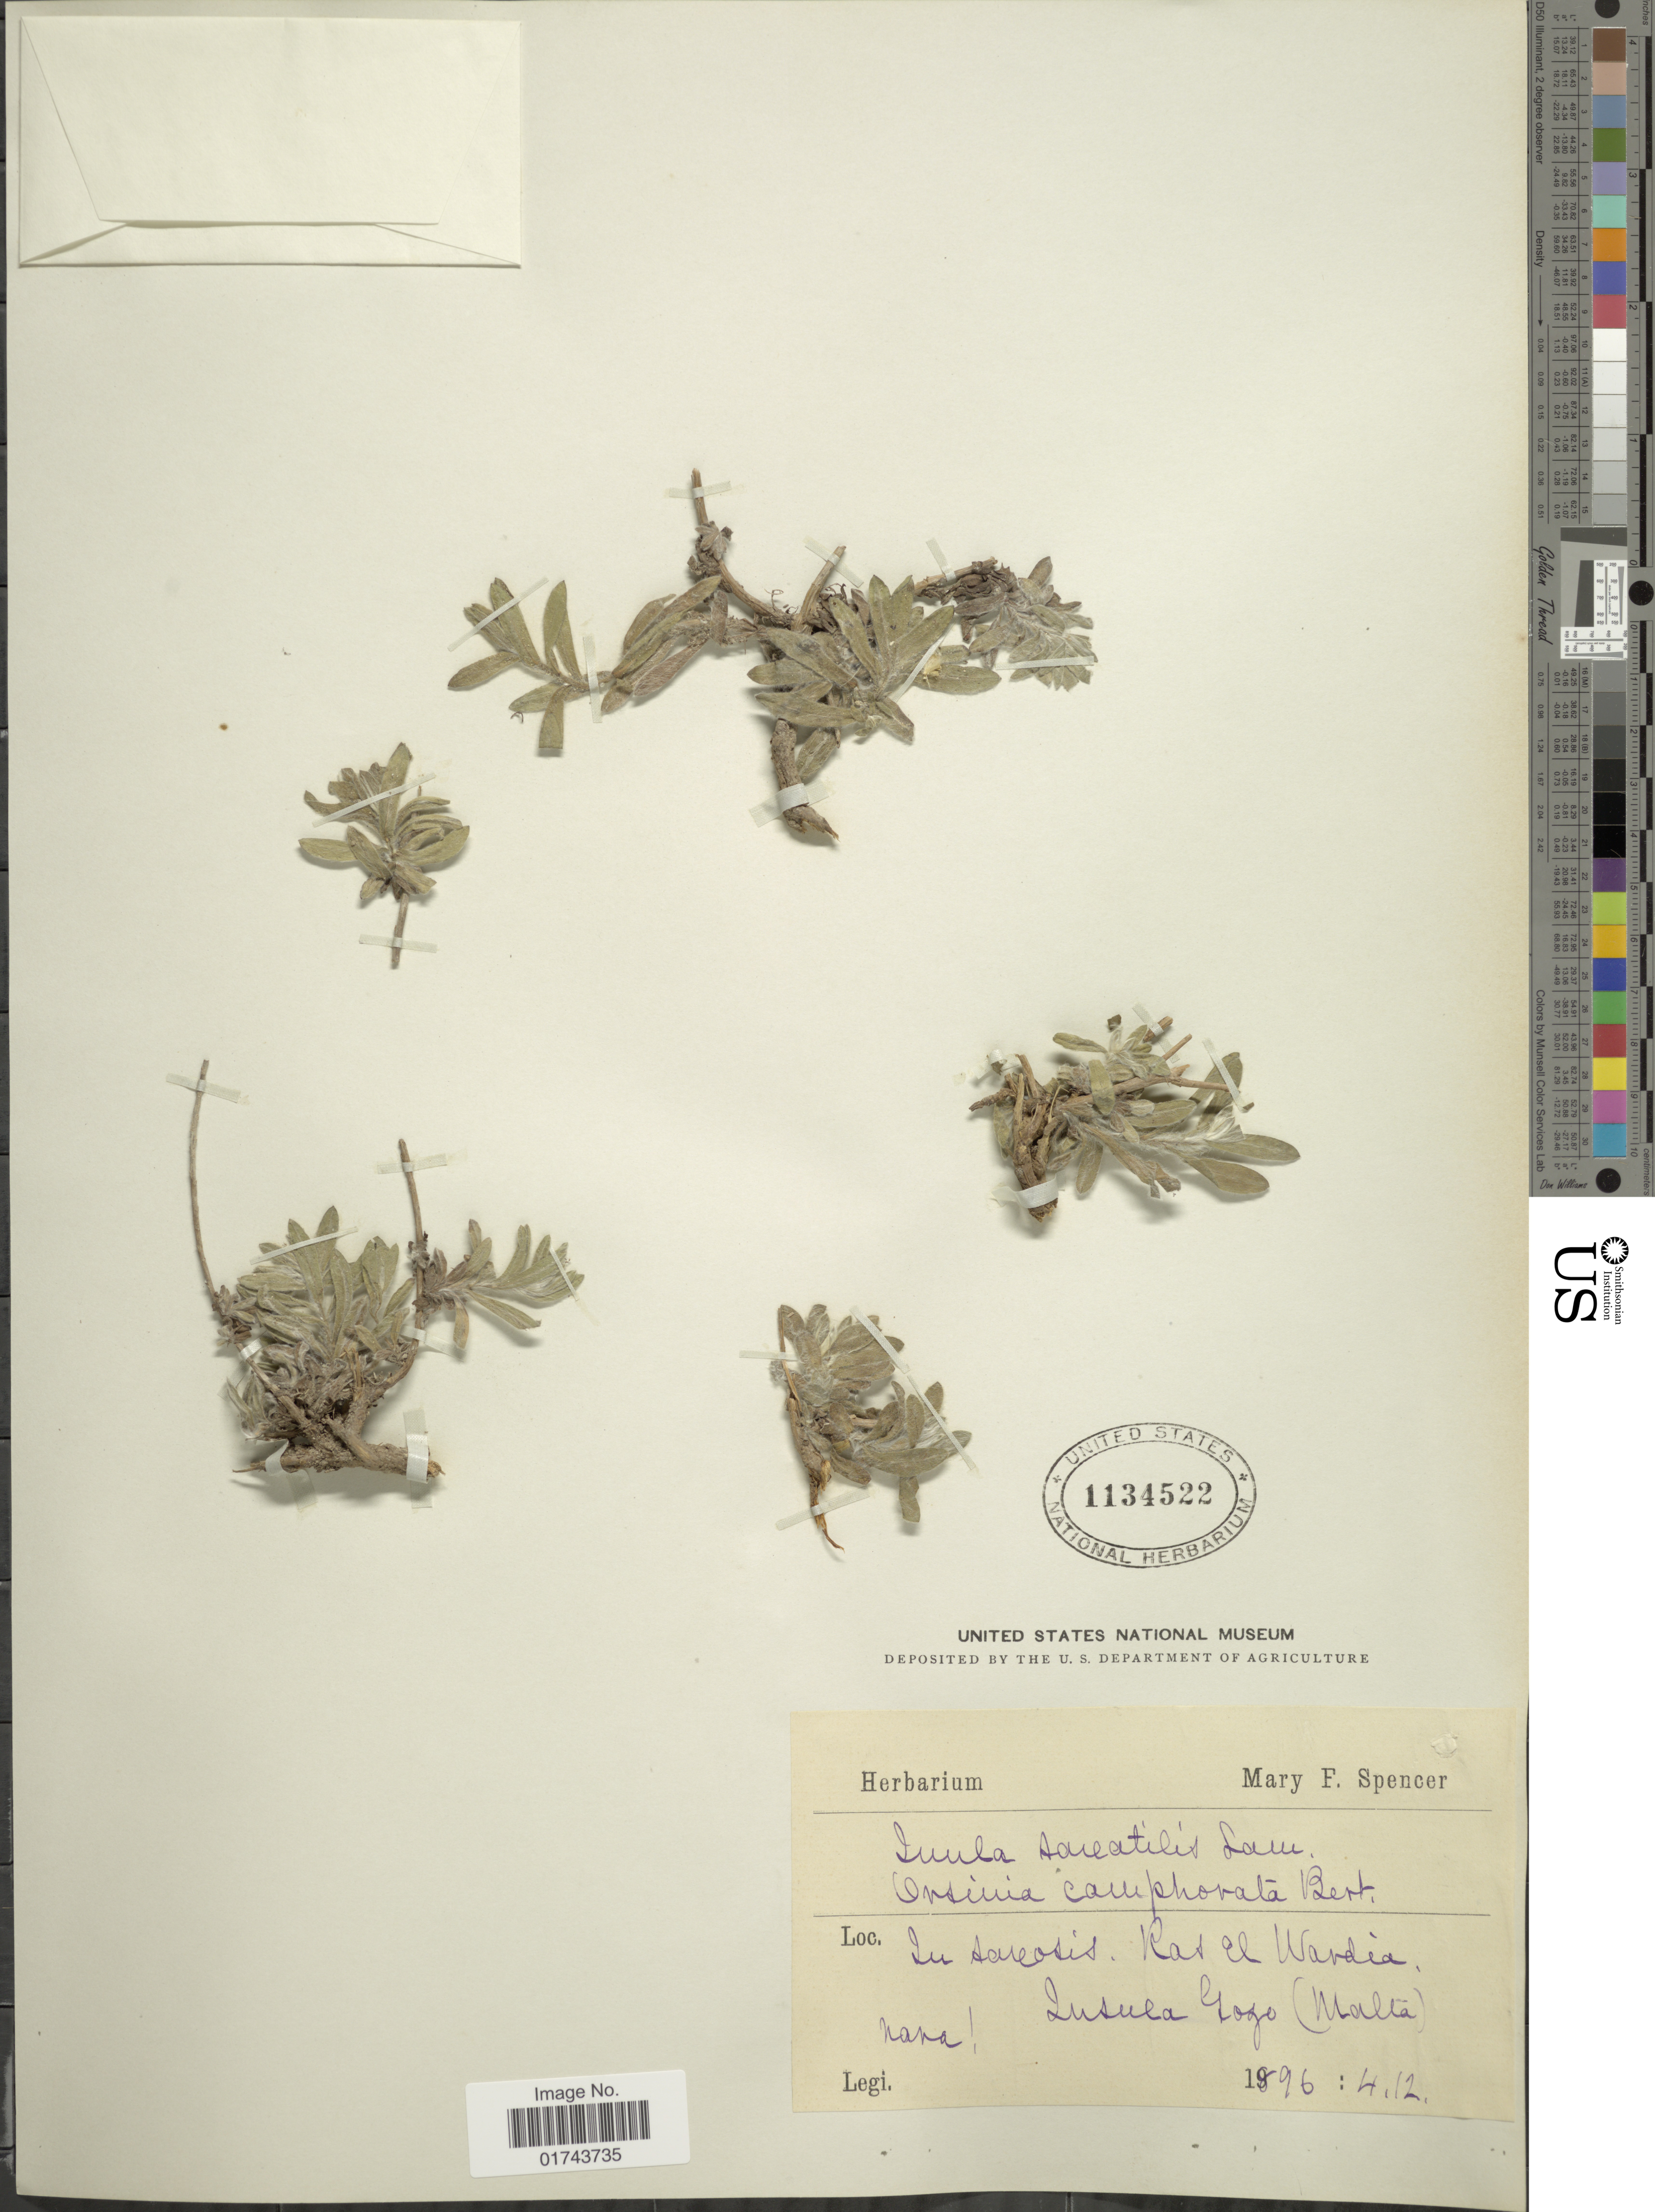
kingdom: Plantae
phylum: Tracheophyta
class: Magnoliopsida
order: Asterales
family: Asteraceae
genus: Inula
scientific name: Inula saxatilis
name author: Lam.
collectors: M. Spencer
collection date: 1996-12-04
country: Malta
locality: Lu Aaueosis, Rat El Wardia [interpreted]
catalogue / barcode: US 1134522